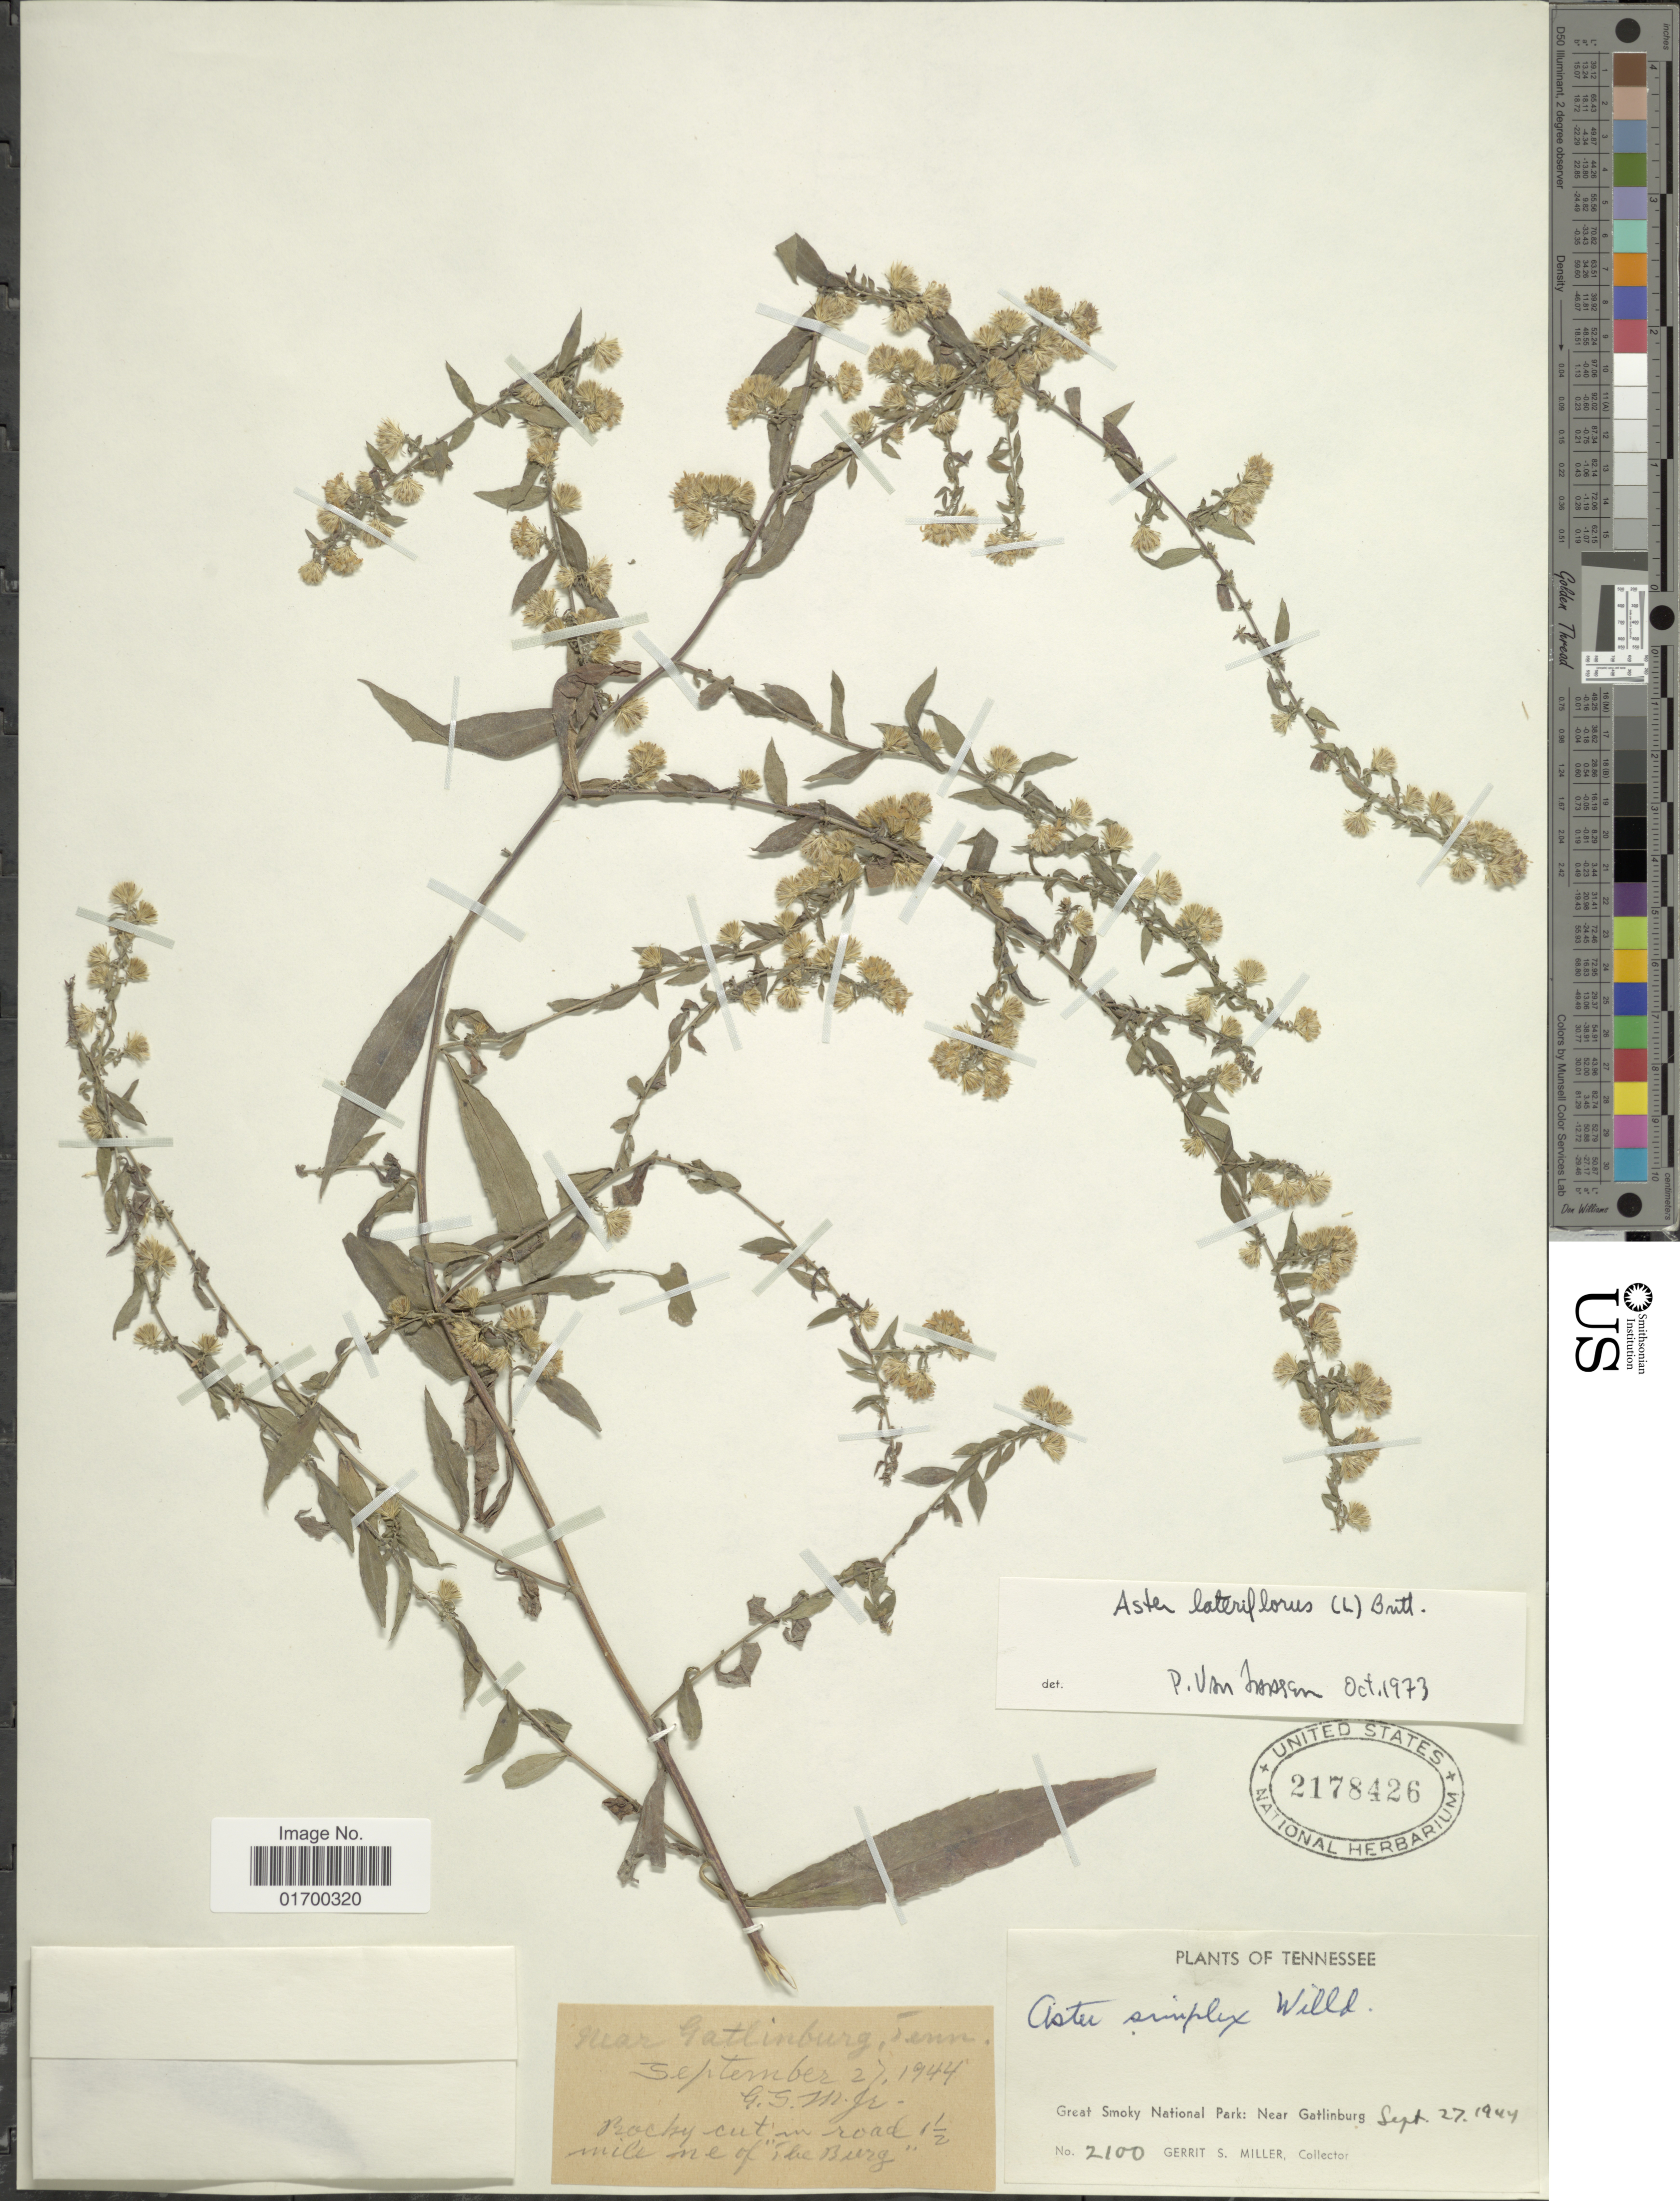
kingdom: Plantae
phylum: Tracheophyta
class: Magnoliopsida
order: Asterales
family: Asteraceae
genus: Symphyotrichum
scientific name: Symphyotrichum lateriflorum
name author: (L.) Á. Löve & D. Löve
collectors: G. S. Miller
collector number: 2100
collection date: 1944-09-27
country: United States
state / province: Tennessee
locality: Great Smoky National Park; Near Gatlinburg, Rocky cut in road 1½ miles n.e. of "the Burg"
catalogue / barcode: US 2178426